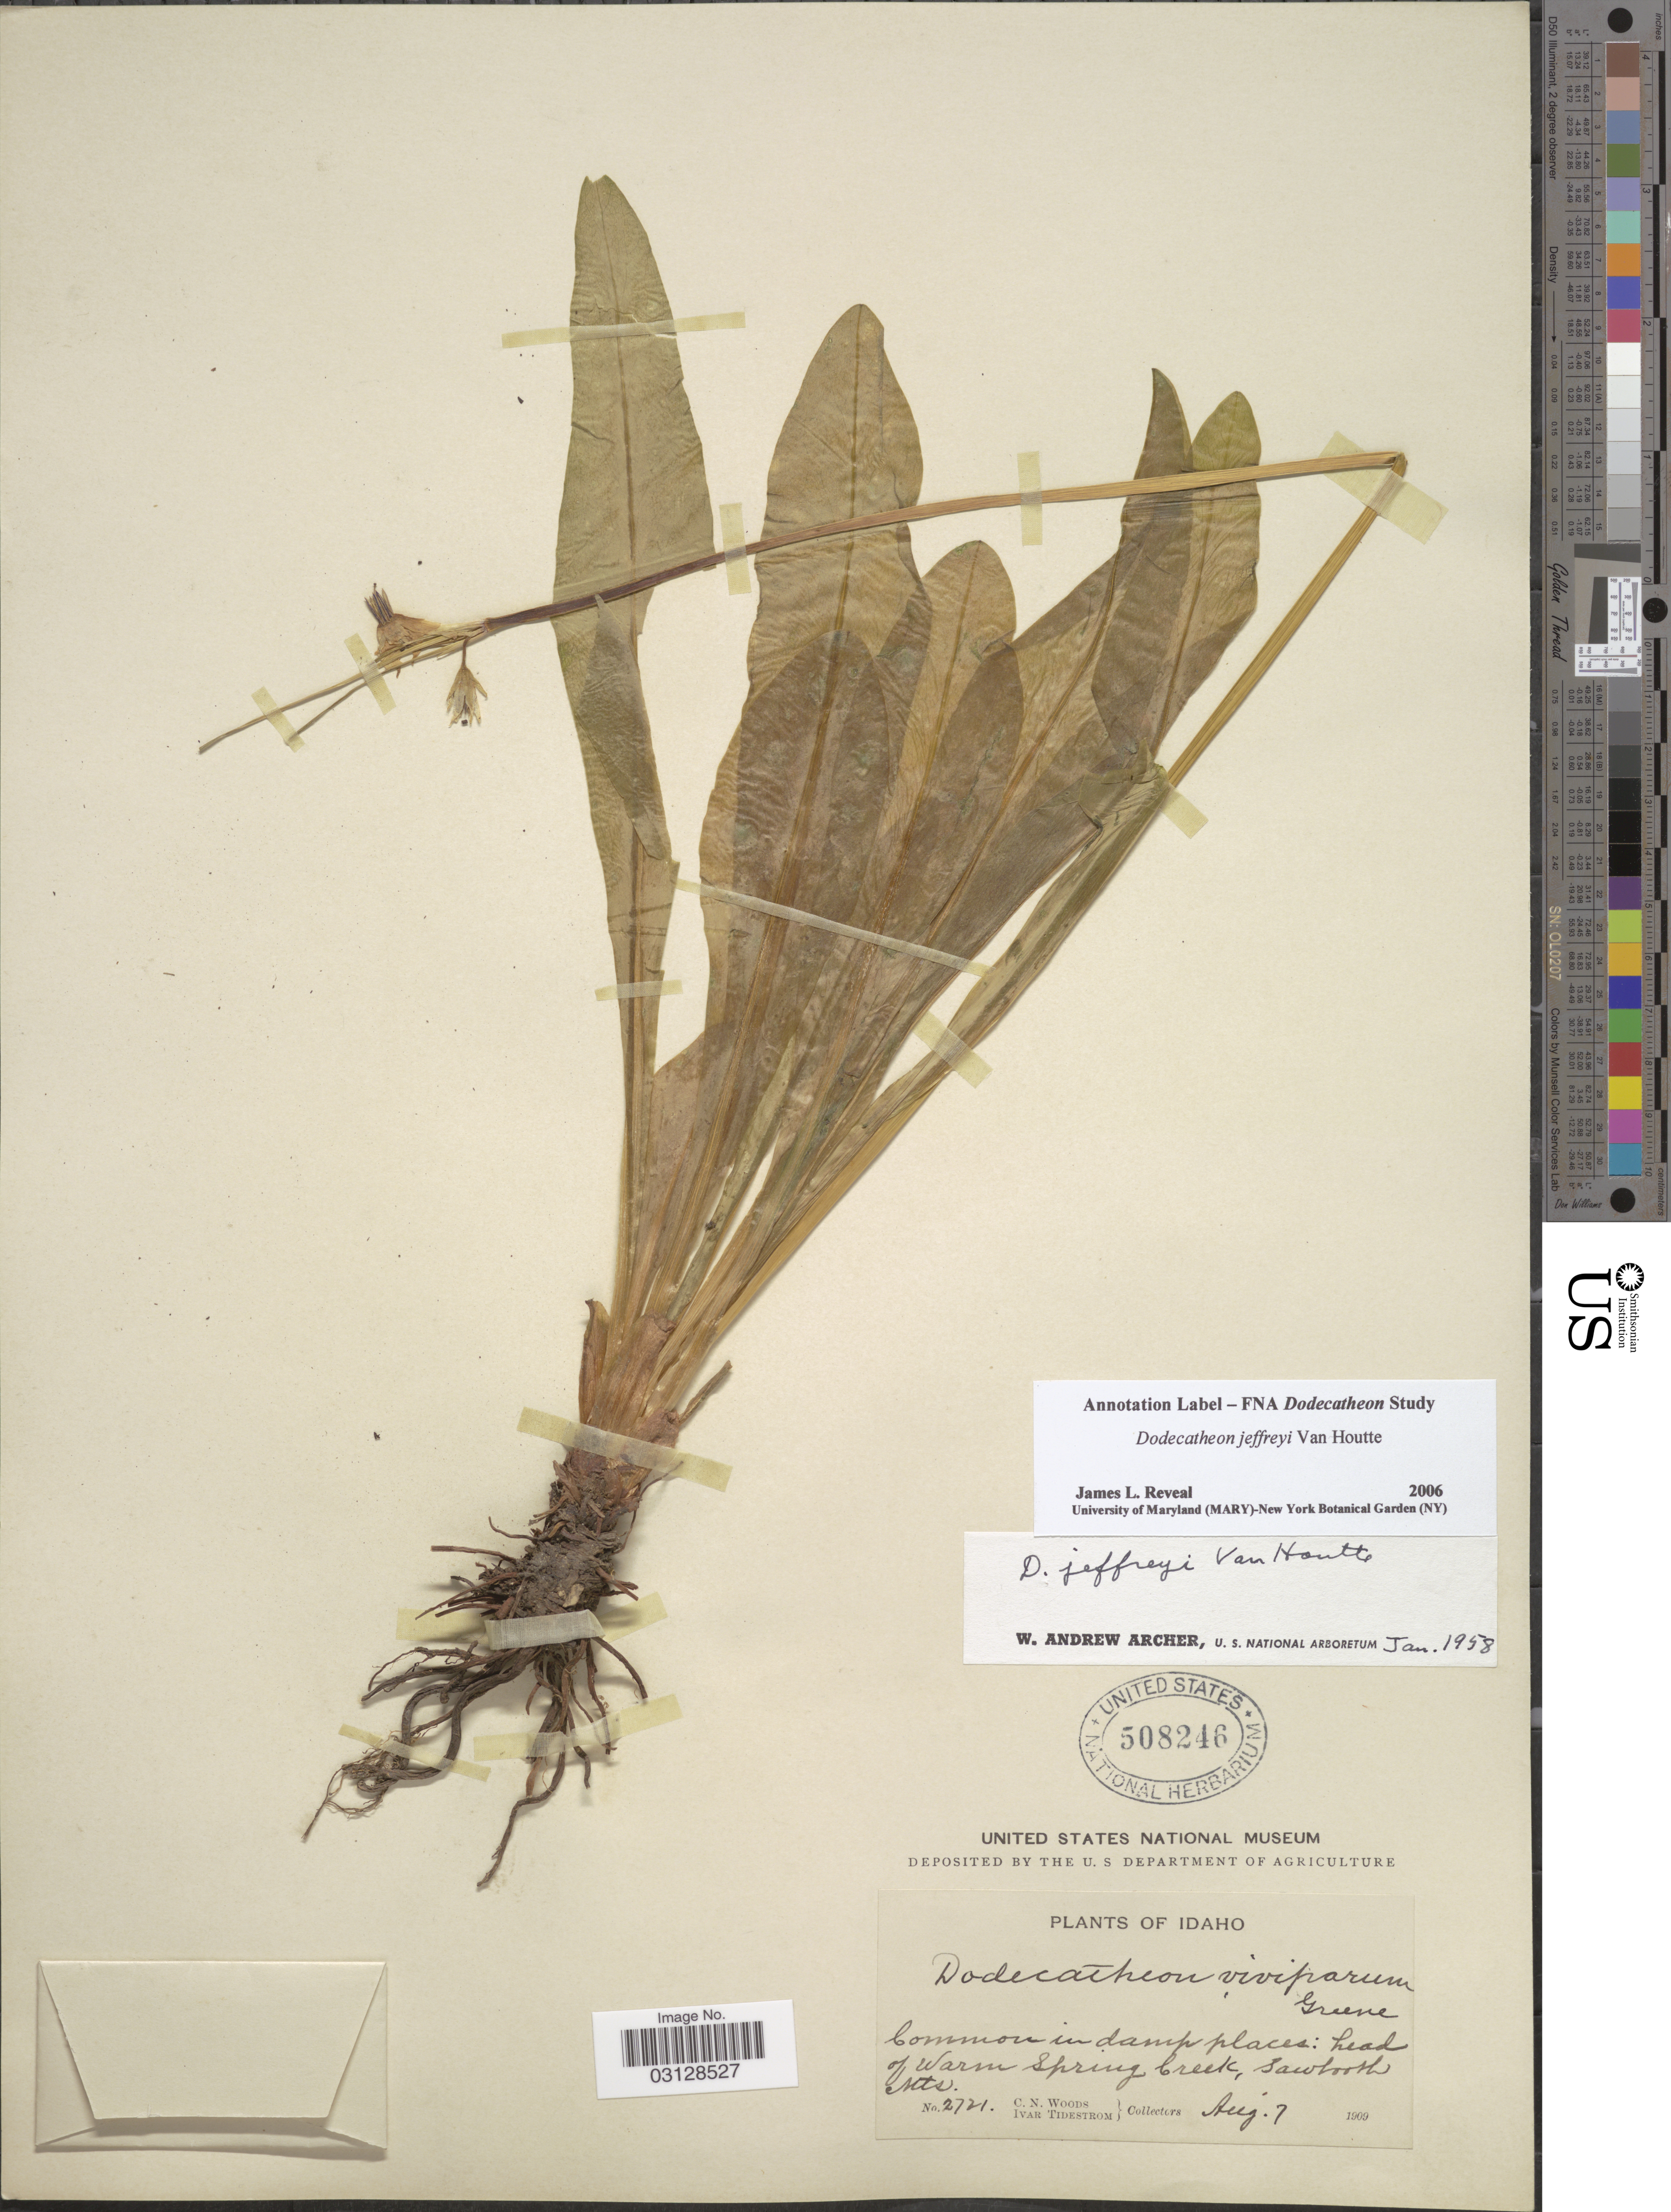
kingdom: Plantae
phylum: Tracheophyta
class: Magnoliopsida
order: Ericales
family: Primulaceae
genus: Dodecatheon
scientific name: Dodecatheon jeffreyi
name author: Van Houtte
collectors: C. Woods & I. F. Tidestrom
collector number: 2721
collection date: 1909-08-07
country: United States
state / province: Idaho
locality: Head of Warm Spring Creek, Sawtooth Mts.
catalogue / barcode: US 508246